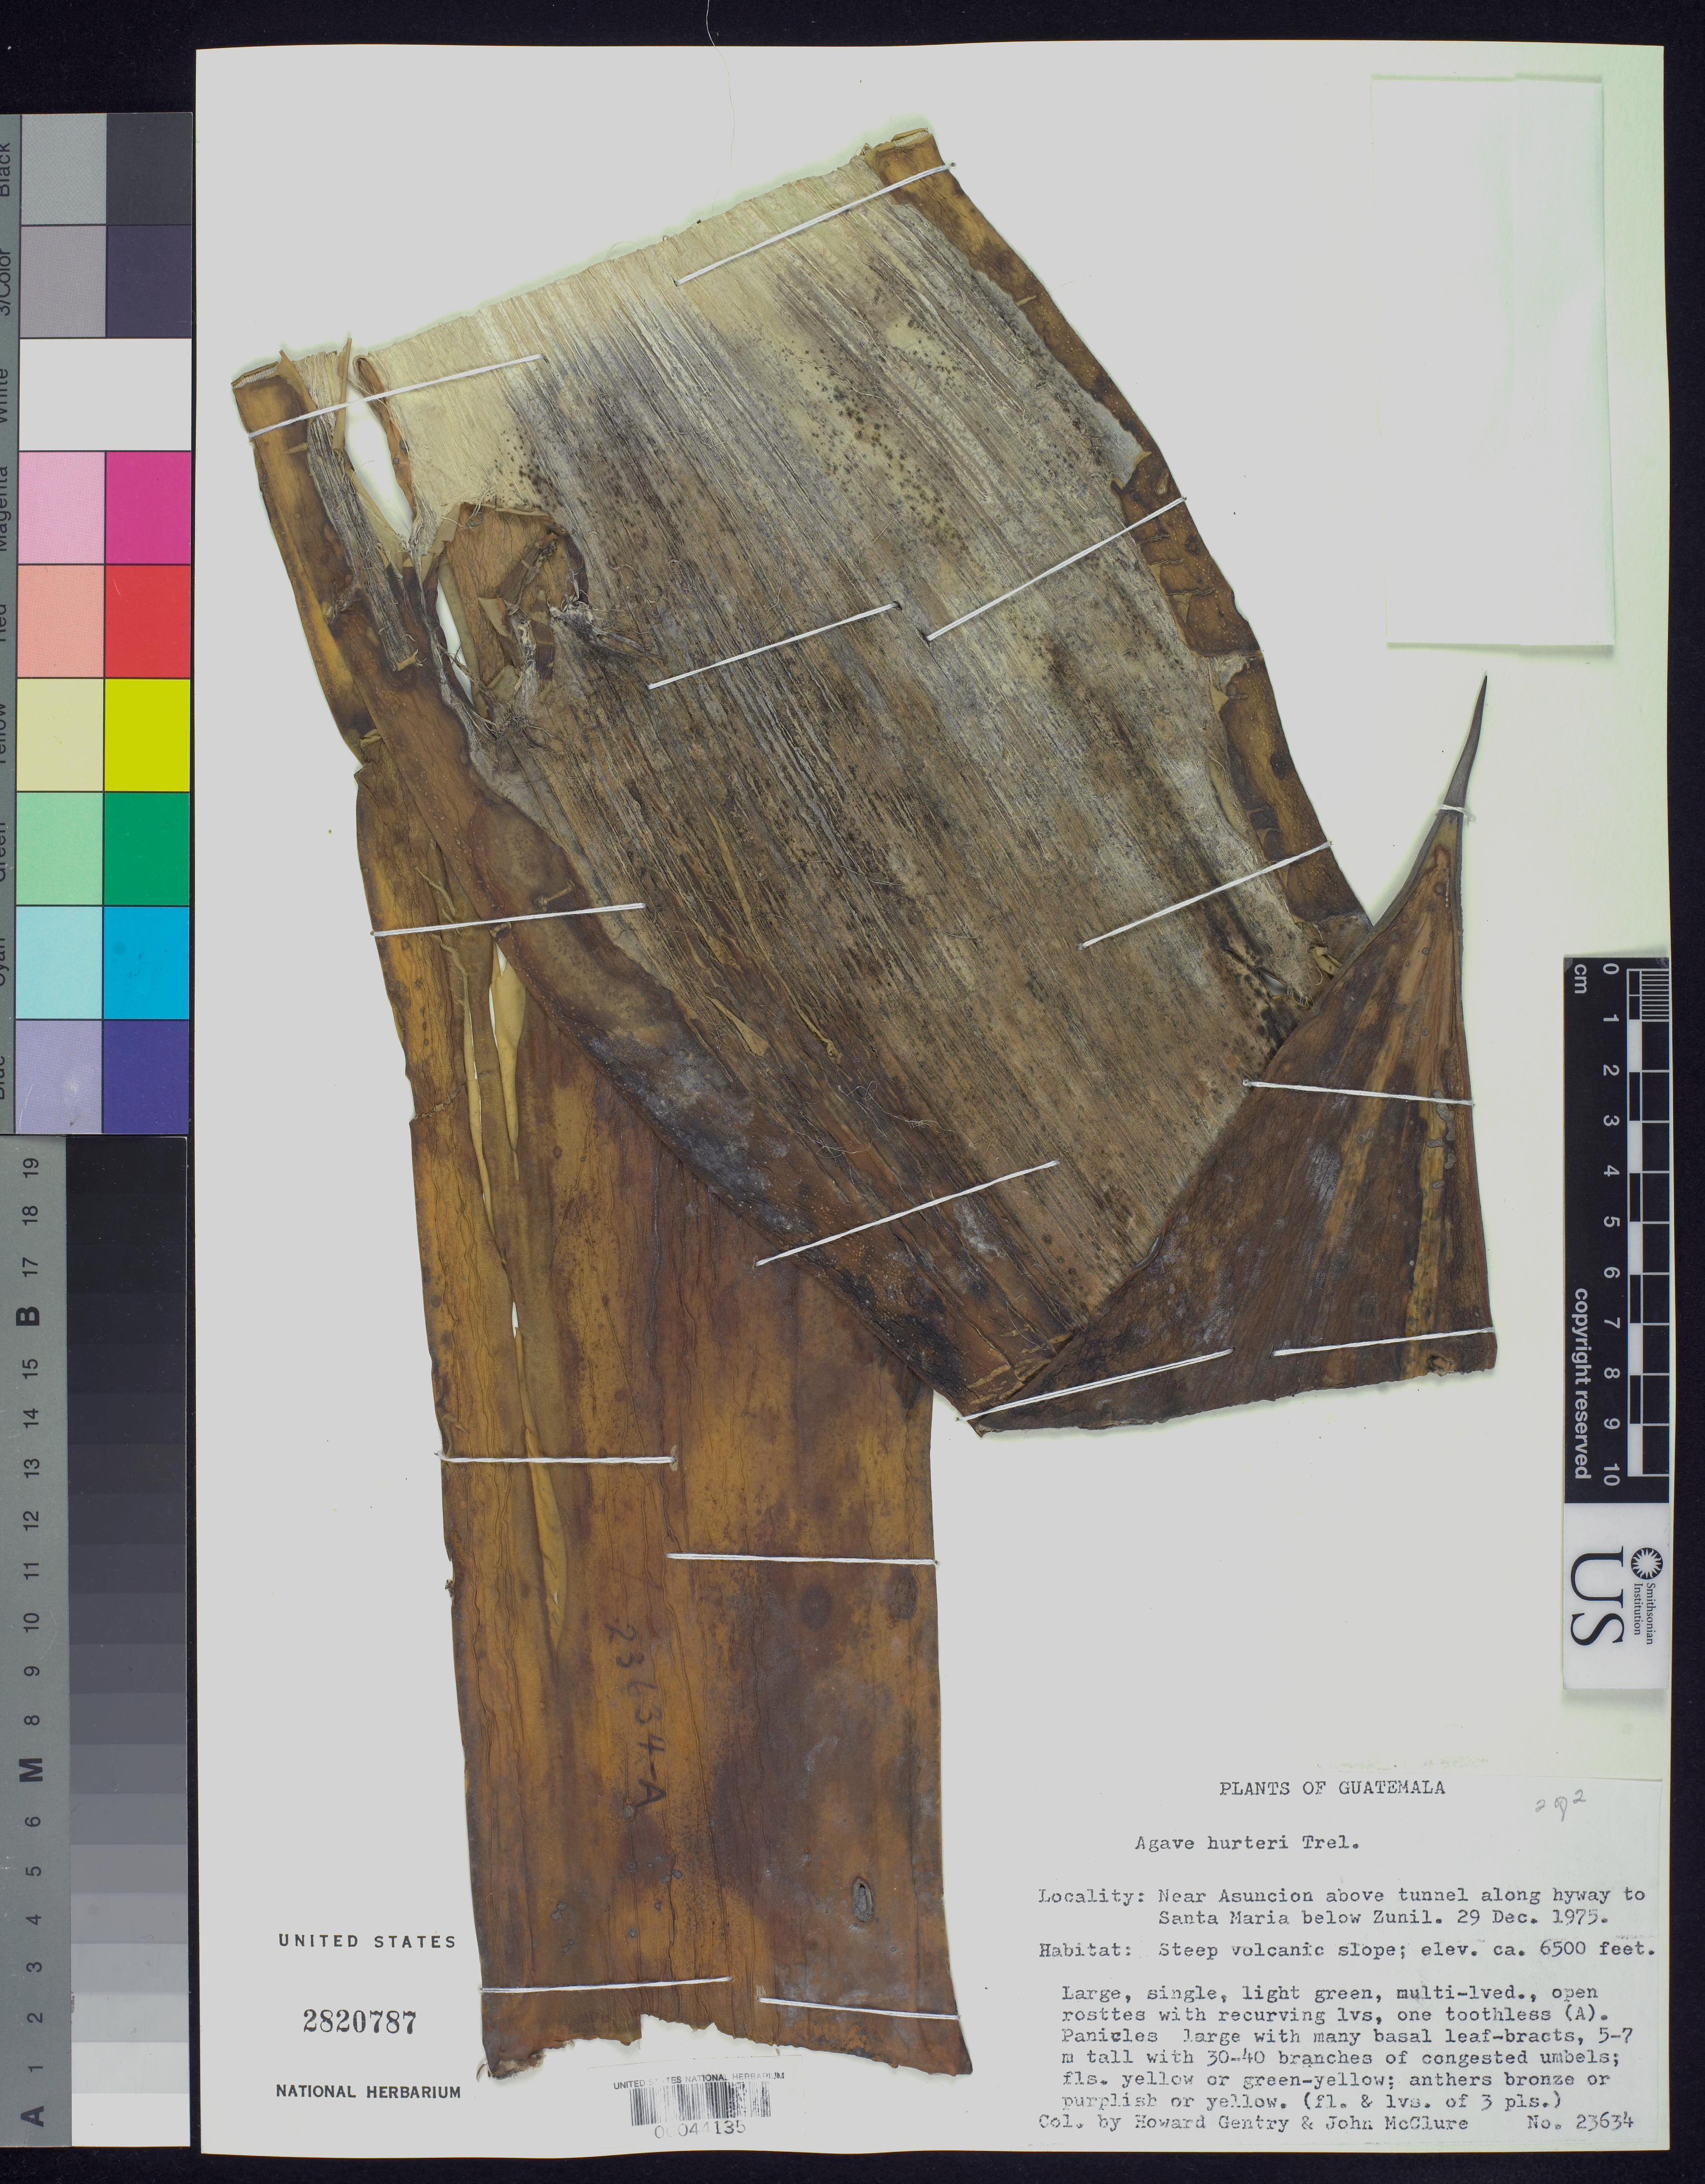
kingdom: Plantae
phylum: Tracheophyta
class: Liliopsida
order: Asparagales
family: Asparagaceae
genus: Agave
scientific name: Agave hurteri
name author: Trel.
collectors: H. S. Gentry & J. McClure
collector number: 23434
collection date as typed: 29 Dec 1975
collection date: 1975-12-29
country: Guatemala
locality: Near asuncioun above tunnel along hyway to Santa Maria below Zunil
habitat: Steep rocky slope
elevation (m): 1981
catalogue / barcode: US 2820787